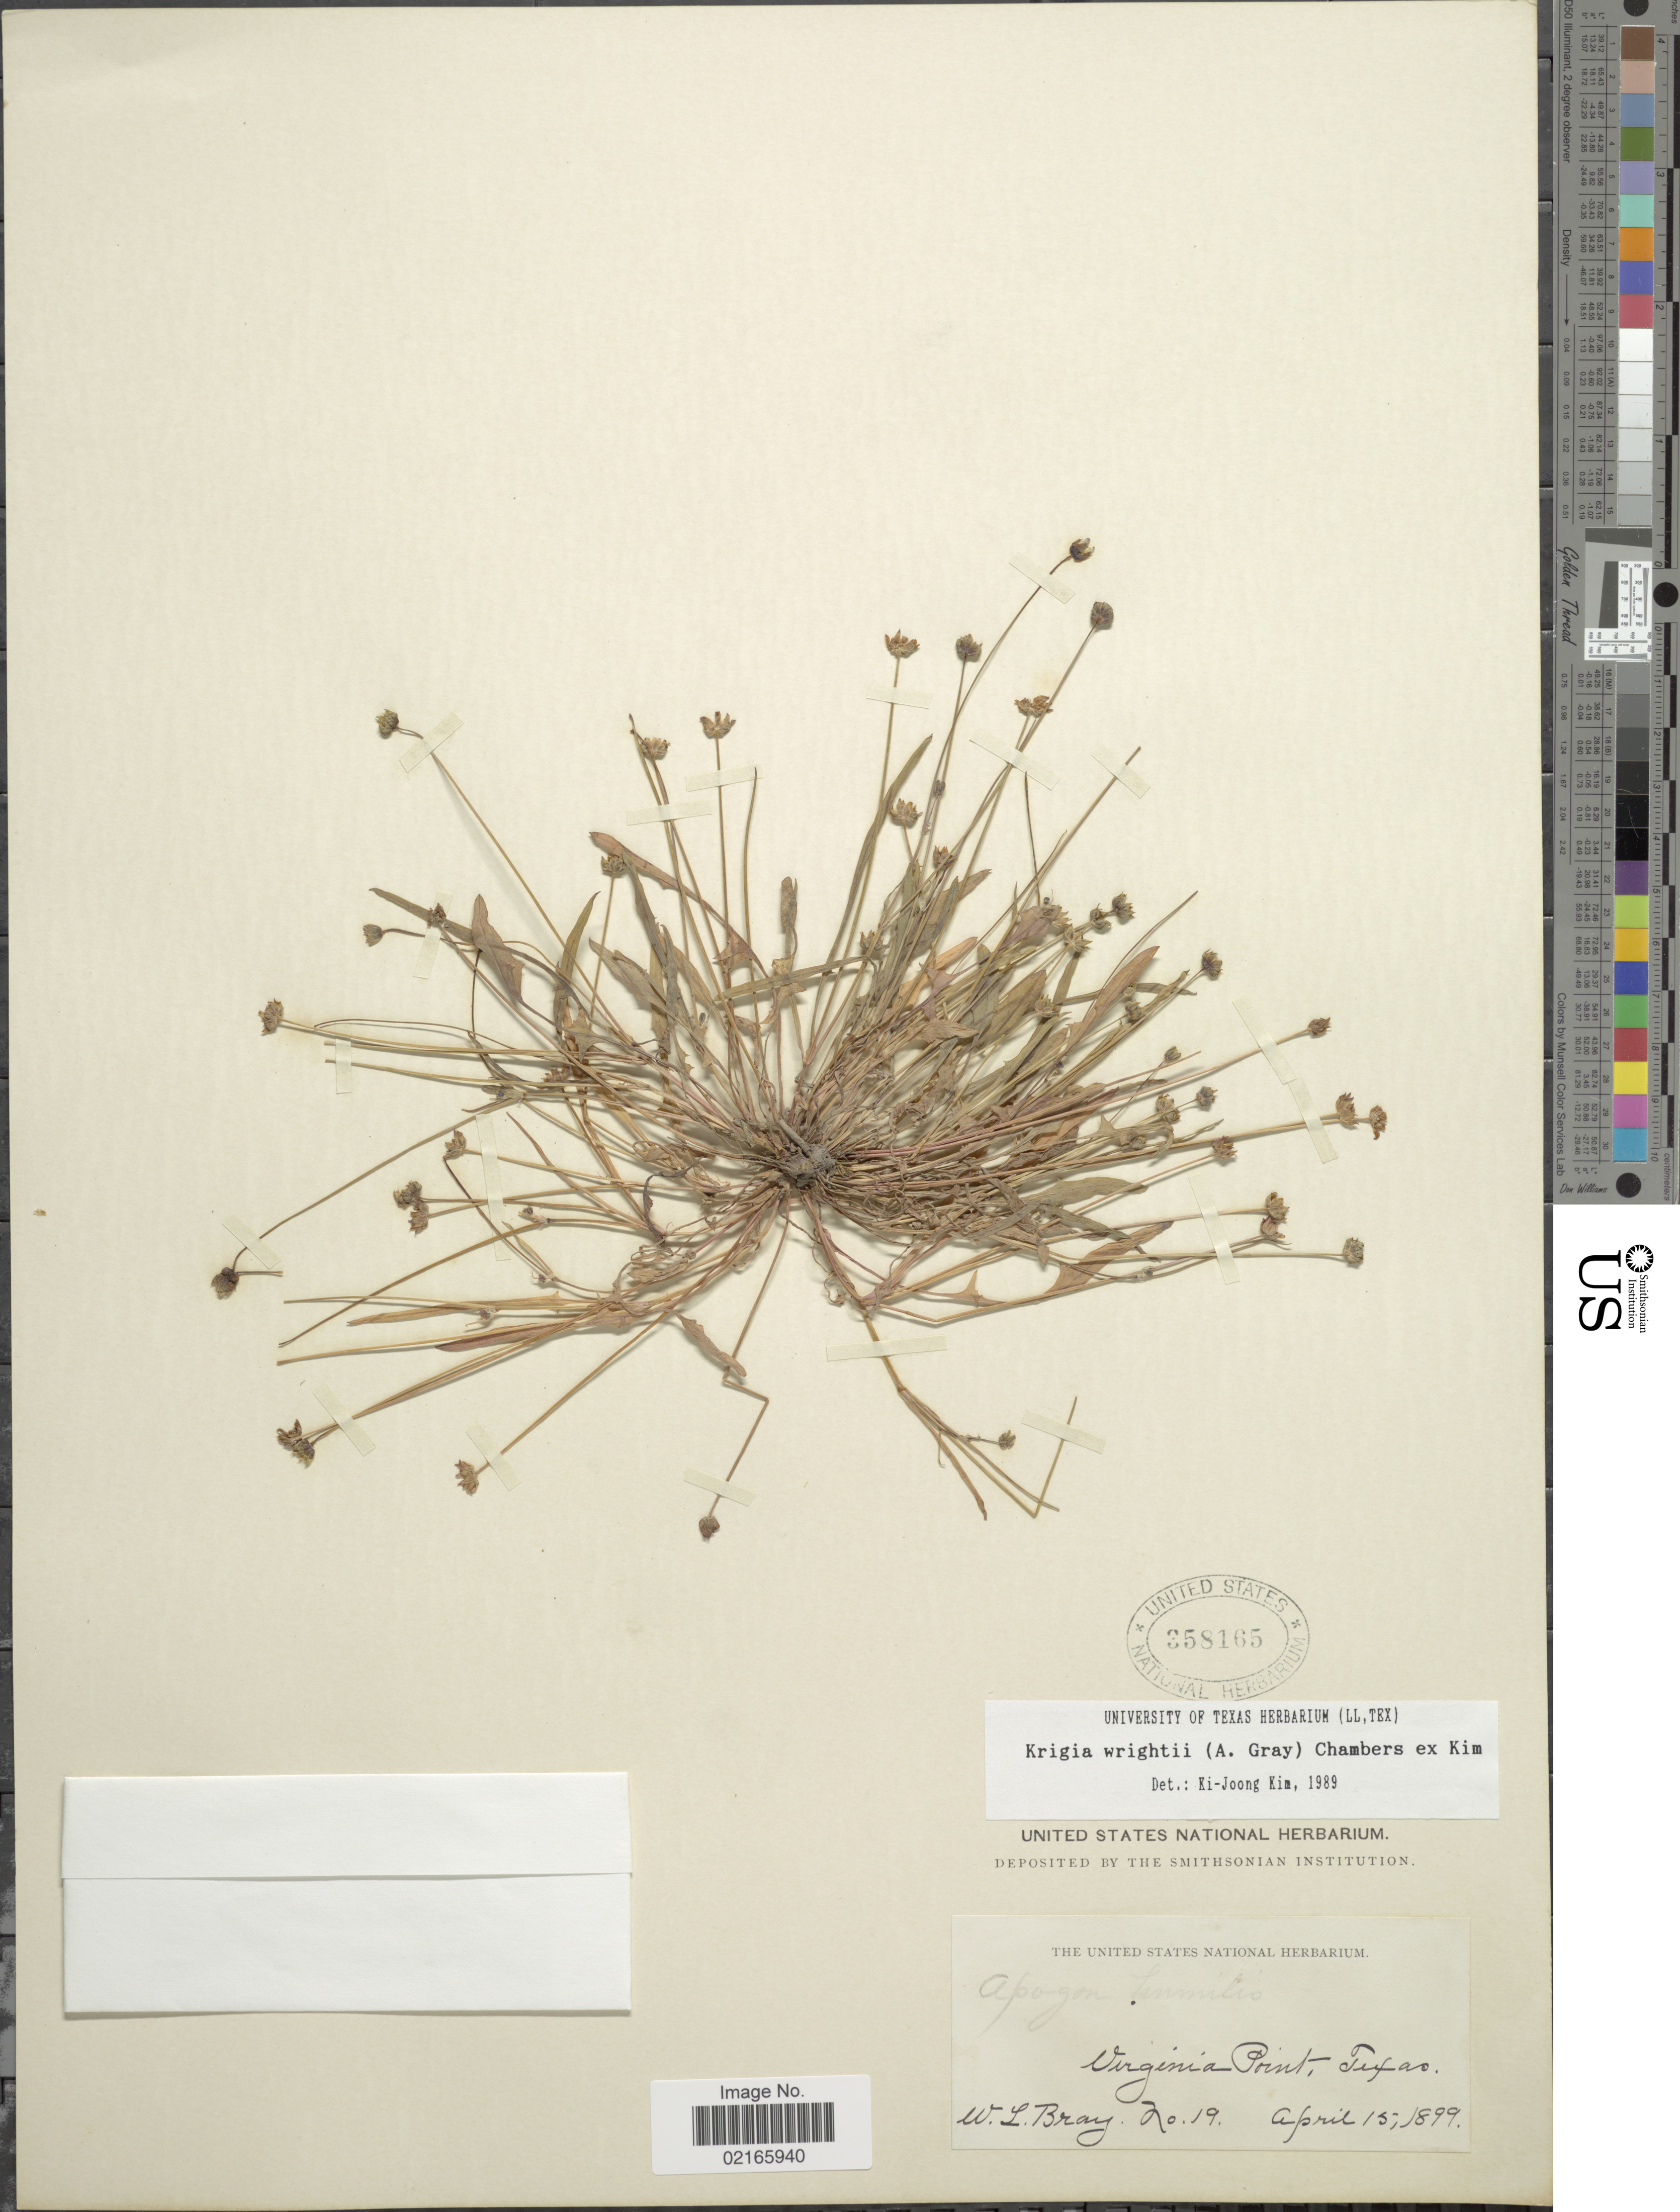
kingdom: Plantae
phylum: Tracheophyta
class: Magnoliopsida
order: Asterales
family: Asteraceae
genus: Krigia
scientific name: Krigia wrightii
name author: (A. Gray) K.L. Chambers ex K.J.Kim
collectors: W. L. Bray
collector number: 19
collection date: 1899-04-15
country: United States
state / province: Texas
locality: Virginia Point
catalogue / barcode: US 358165